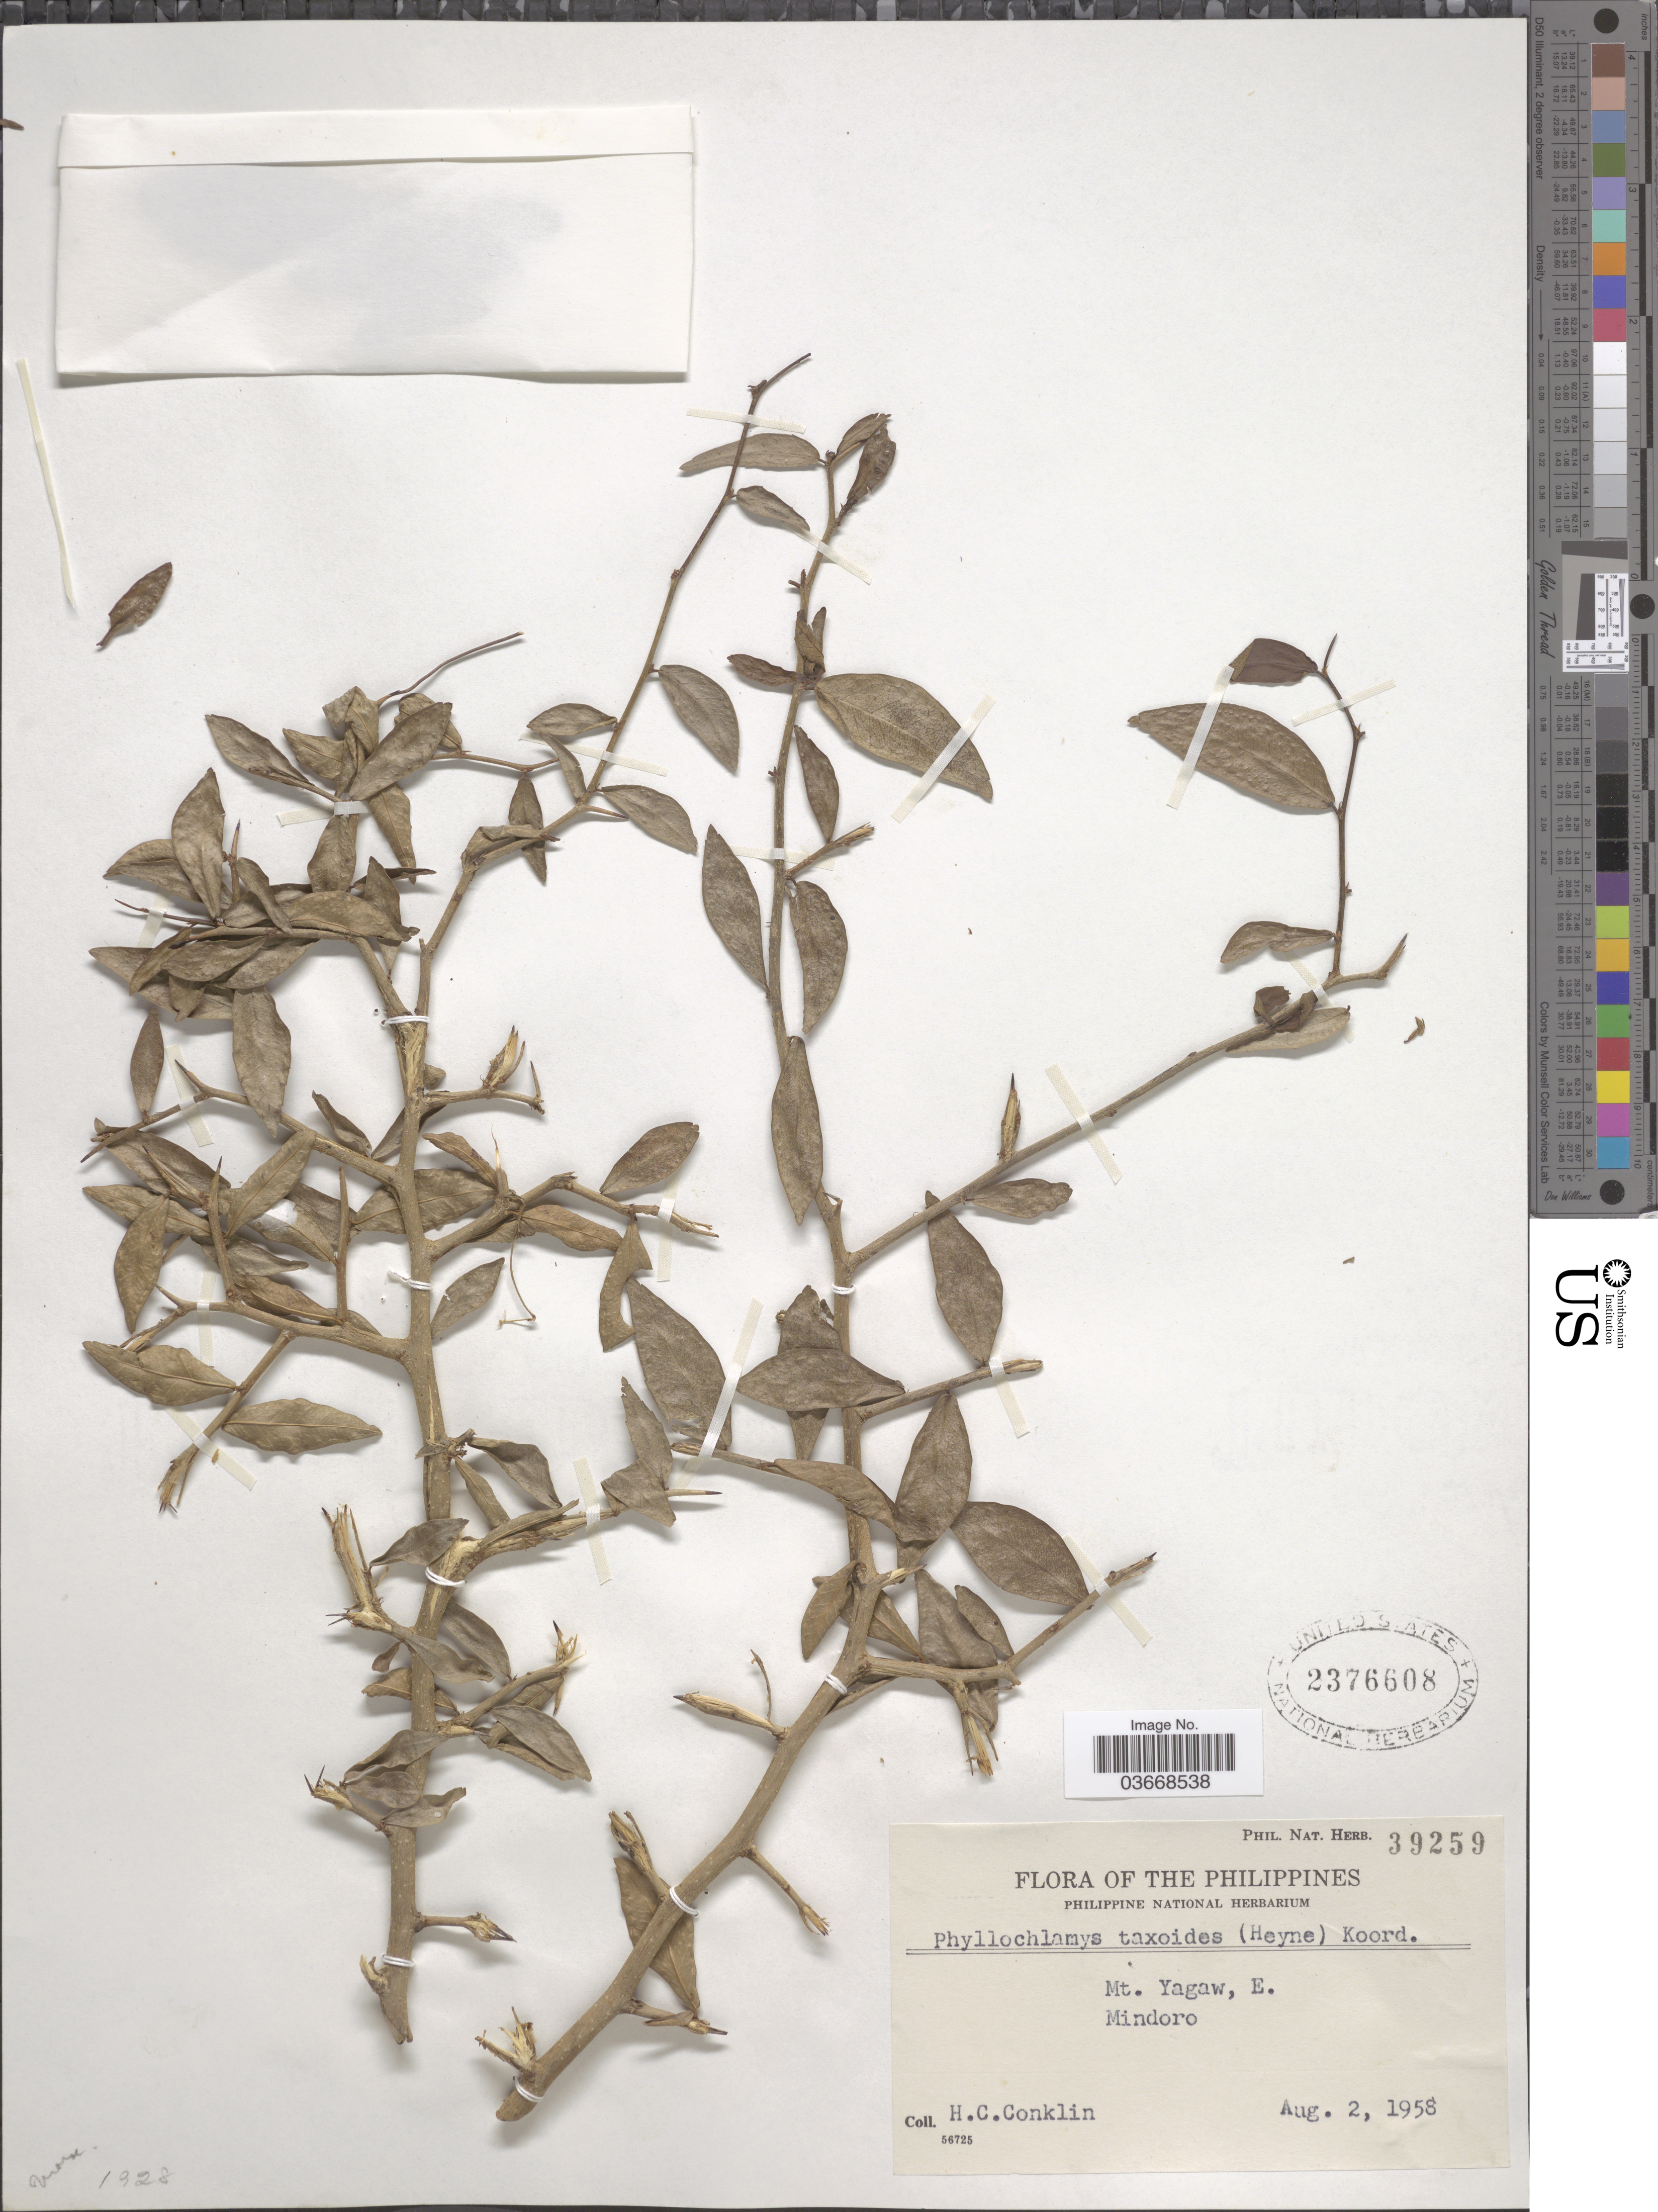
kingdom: Plantae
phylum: Tracheophyta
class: Magnoliopsida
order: Rosales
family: Moraceae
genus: Taxotrophis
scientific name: Taxotrophis taxoides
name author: (B. Heyne ex Roth) Chew ex E. M. Gardner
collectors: H. Conklin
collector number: Phil. Nat. Herb. 39259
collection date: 1958-08-02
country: Philippines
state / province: Mimaropa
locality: Mt. Yagaw, E. Mindoro.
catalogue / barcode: US 2376608